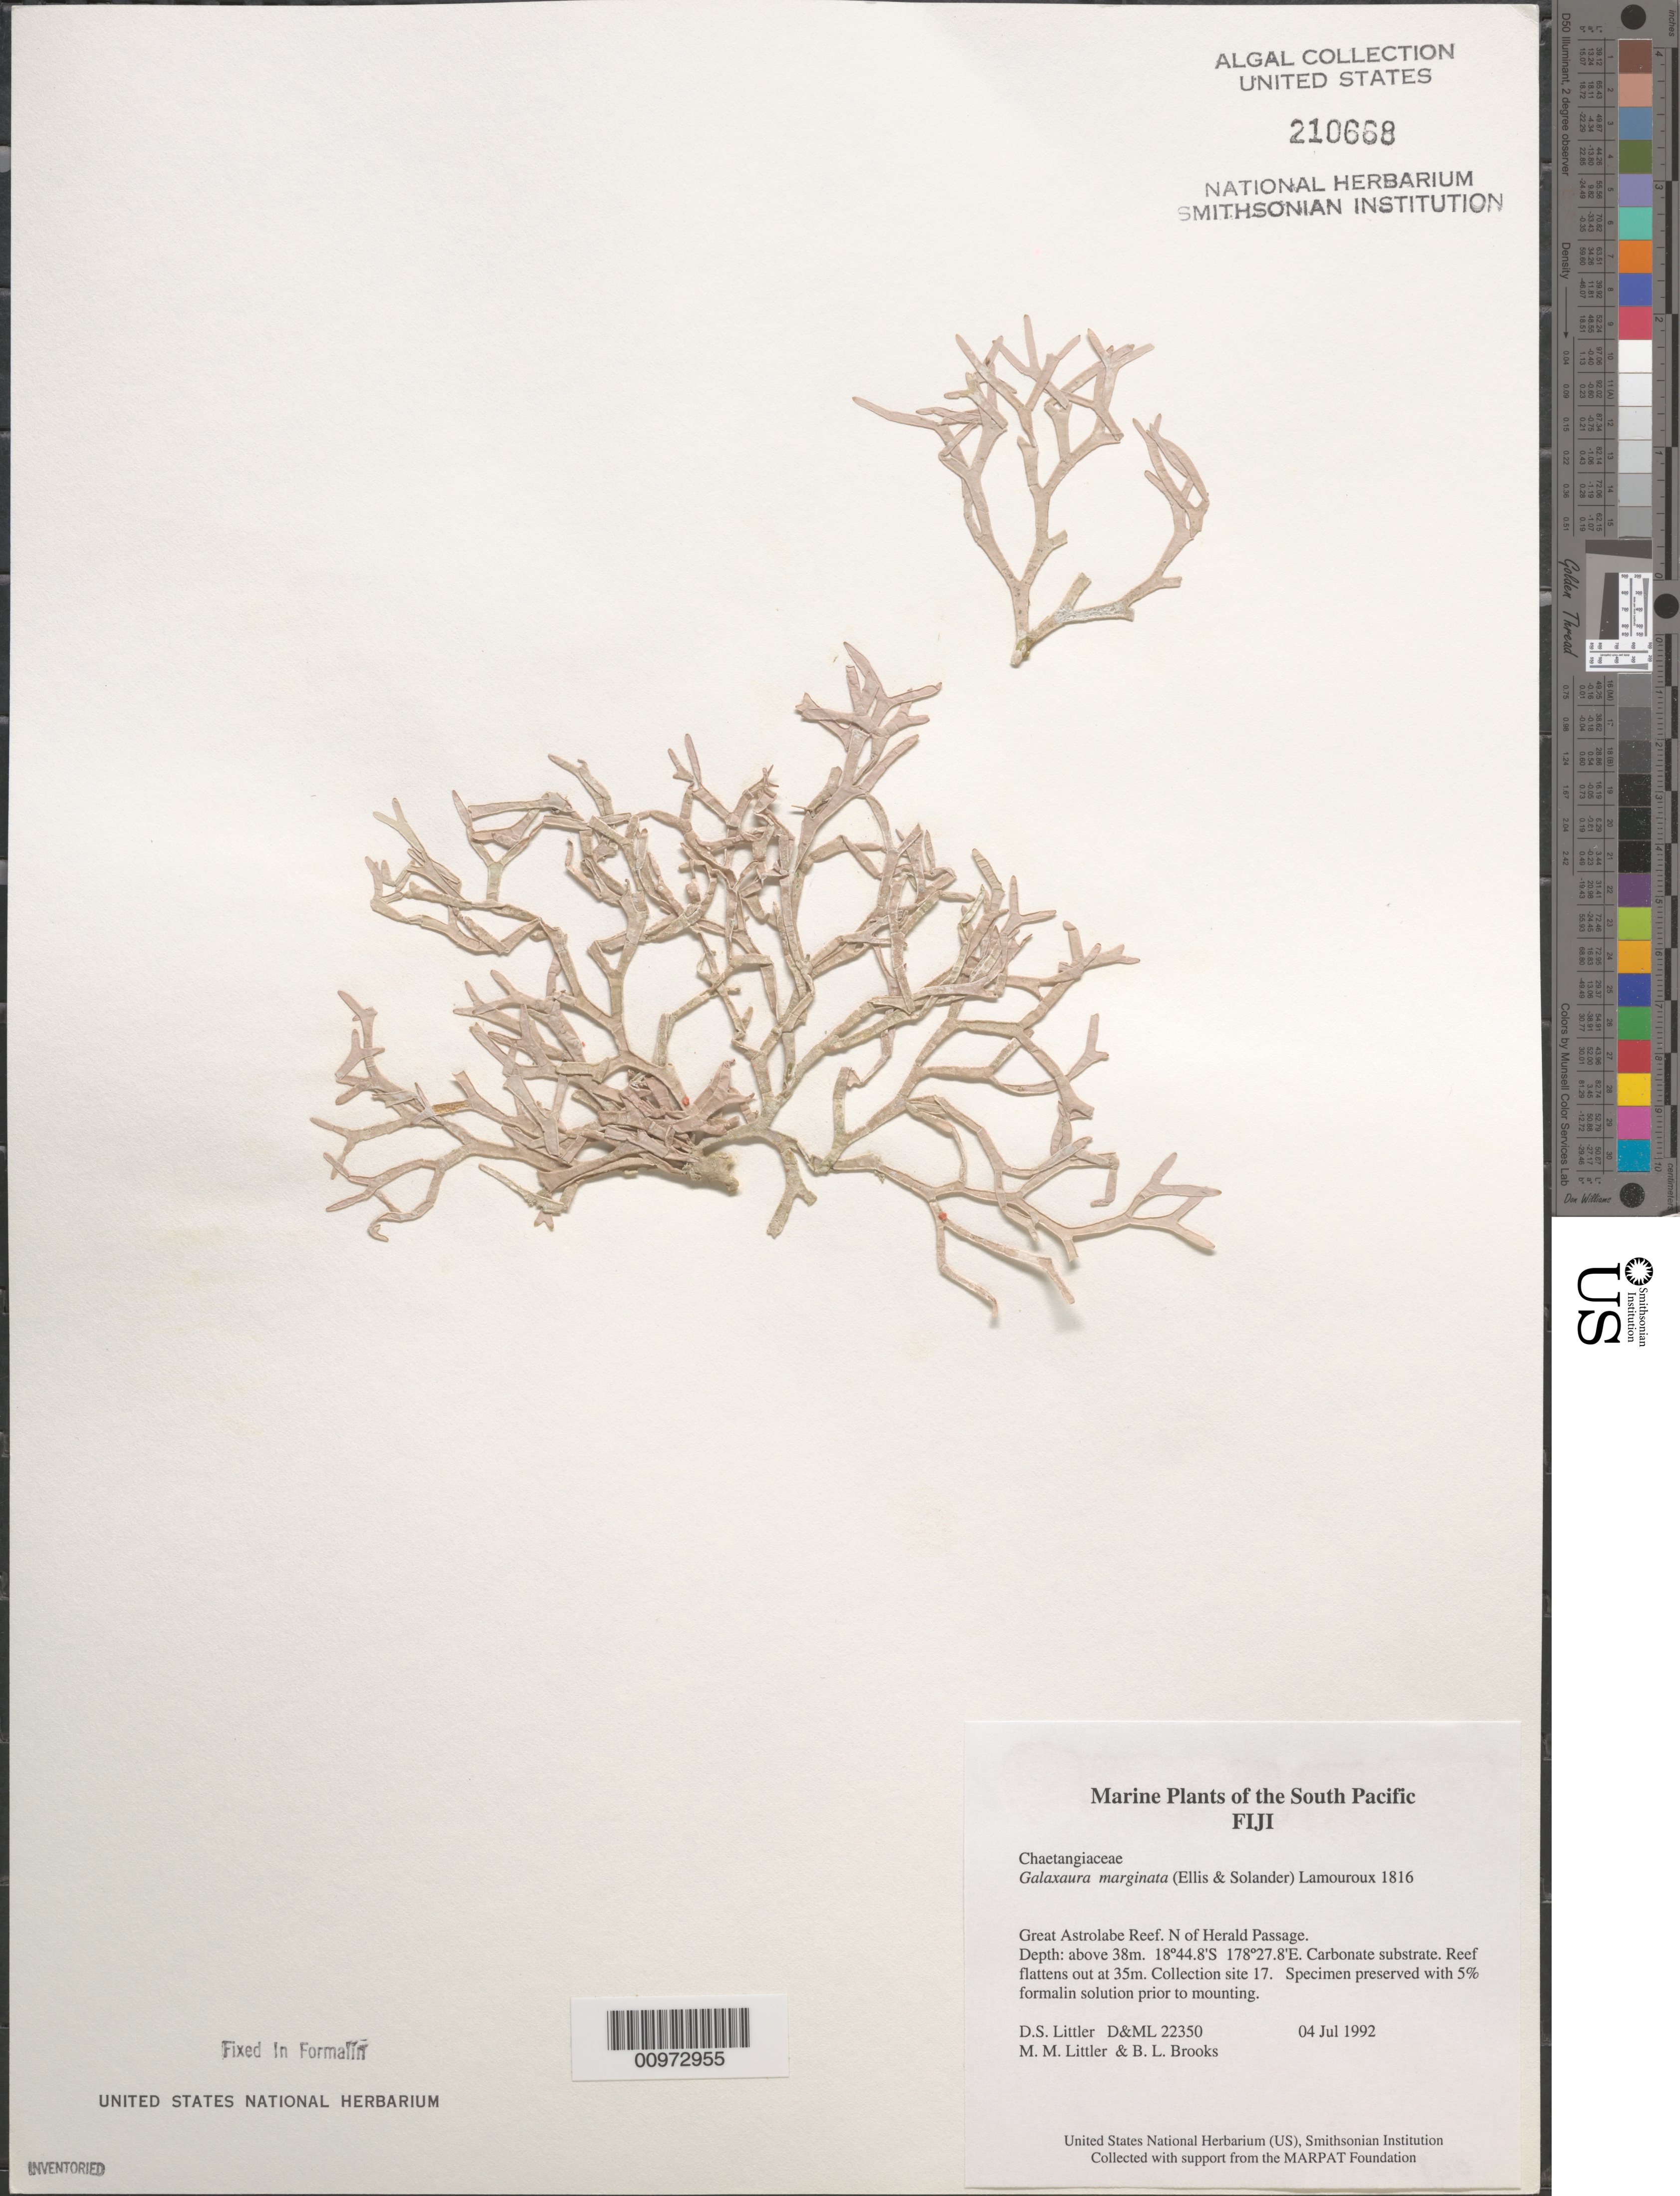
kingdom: Plantae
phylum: Rhodophyta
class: Florideophyceae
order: Nemaliales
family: Galaxauraceae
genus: Galaxaura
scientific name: Galaxaura marginata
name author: (J. Ellis & Sol.) J.V.Lamouroux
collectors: D. S. Littler, M. M. Littler & B. Brooks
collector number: D&ML 22350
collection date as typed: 04 Jul 1992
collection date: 1992-07-04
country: Fiji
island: Great Astrolabe Reef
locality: Great Astrolabe Reef, north of Herald Passage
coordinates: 18 44.8'S, 178 27.8'E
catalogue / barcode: US 210668